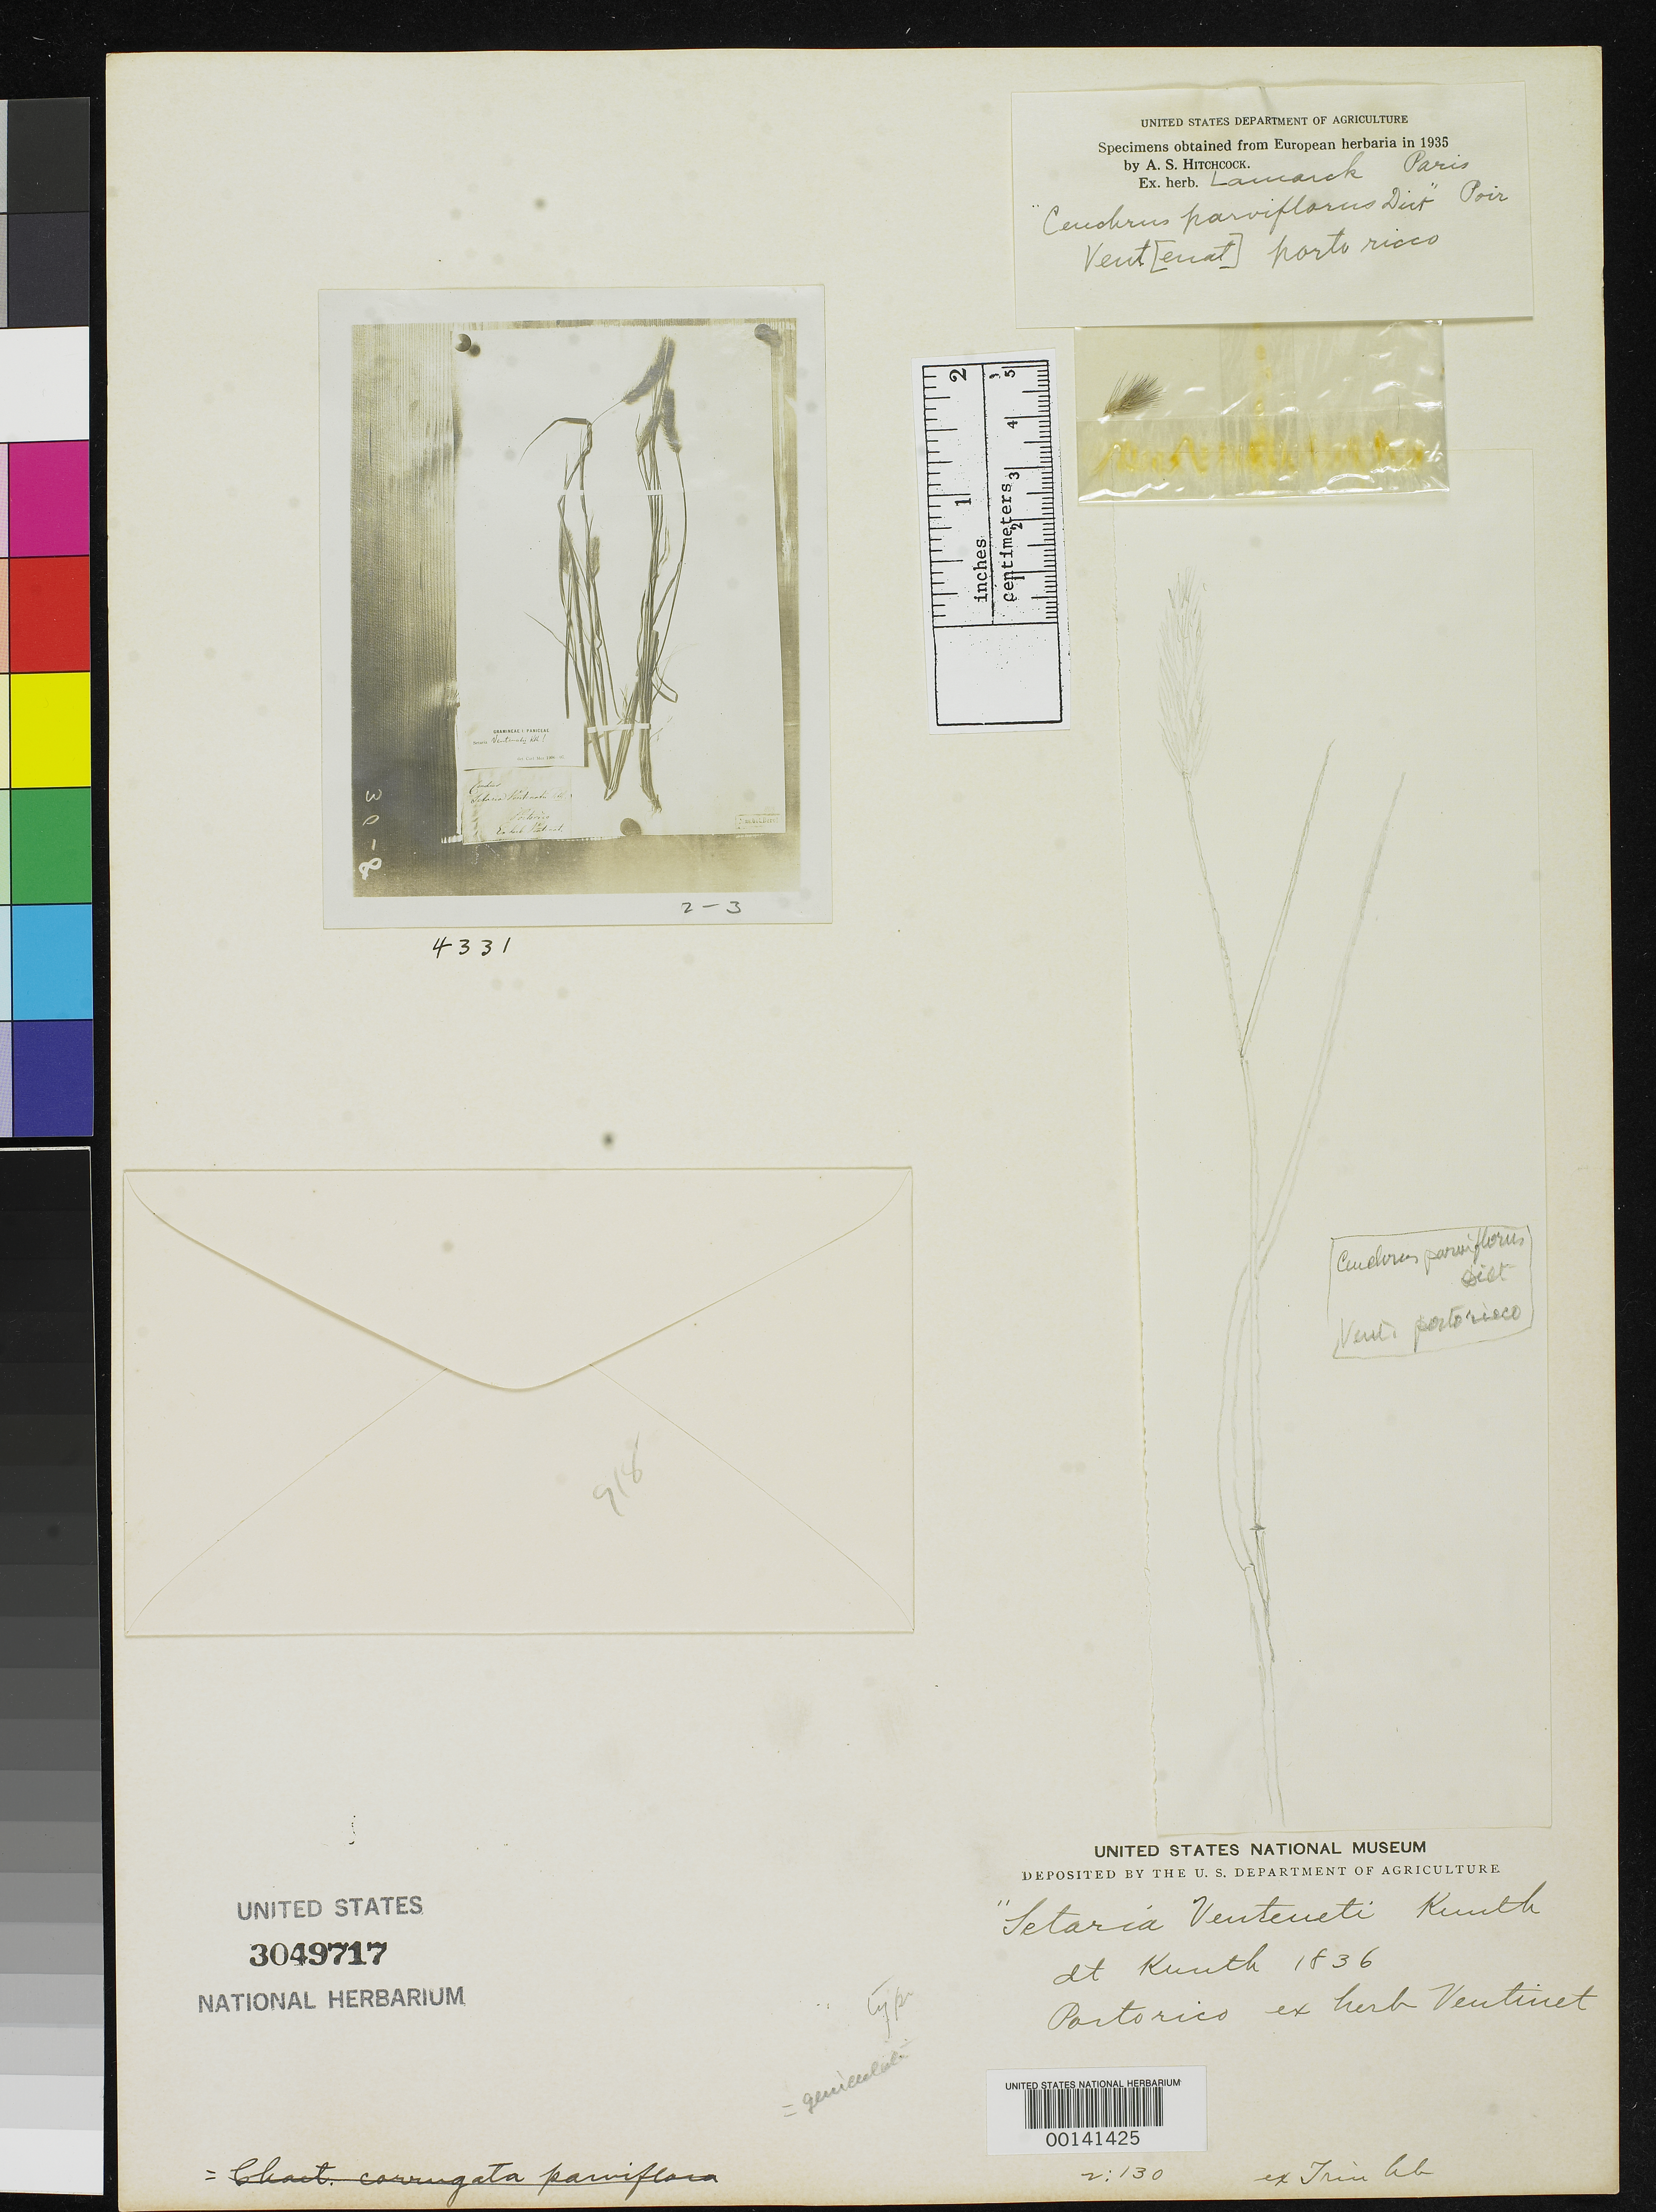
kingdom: Plantae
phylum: Tracheophyta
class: Liliopsida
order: Poales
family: Poaceae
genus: Setaria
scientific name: Setaria ventenatii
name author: Kunth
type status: Type Fragment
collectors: E. P. Ventenat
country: Puerto Rico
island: Greater Antilles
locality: Sierra de Naguabo ad Rio Blanco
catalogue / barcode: US 3049717